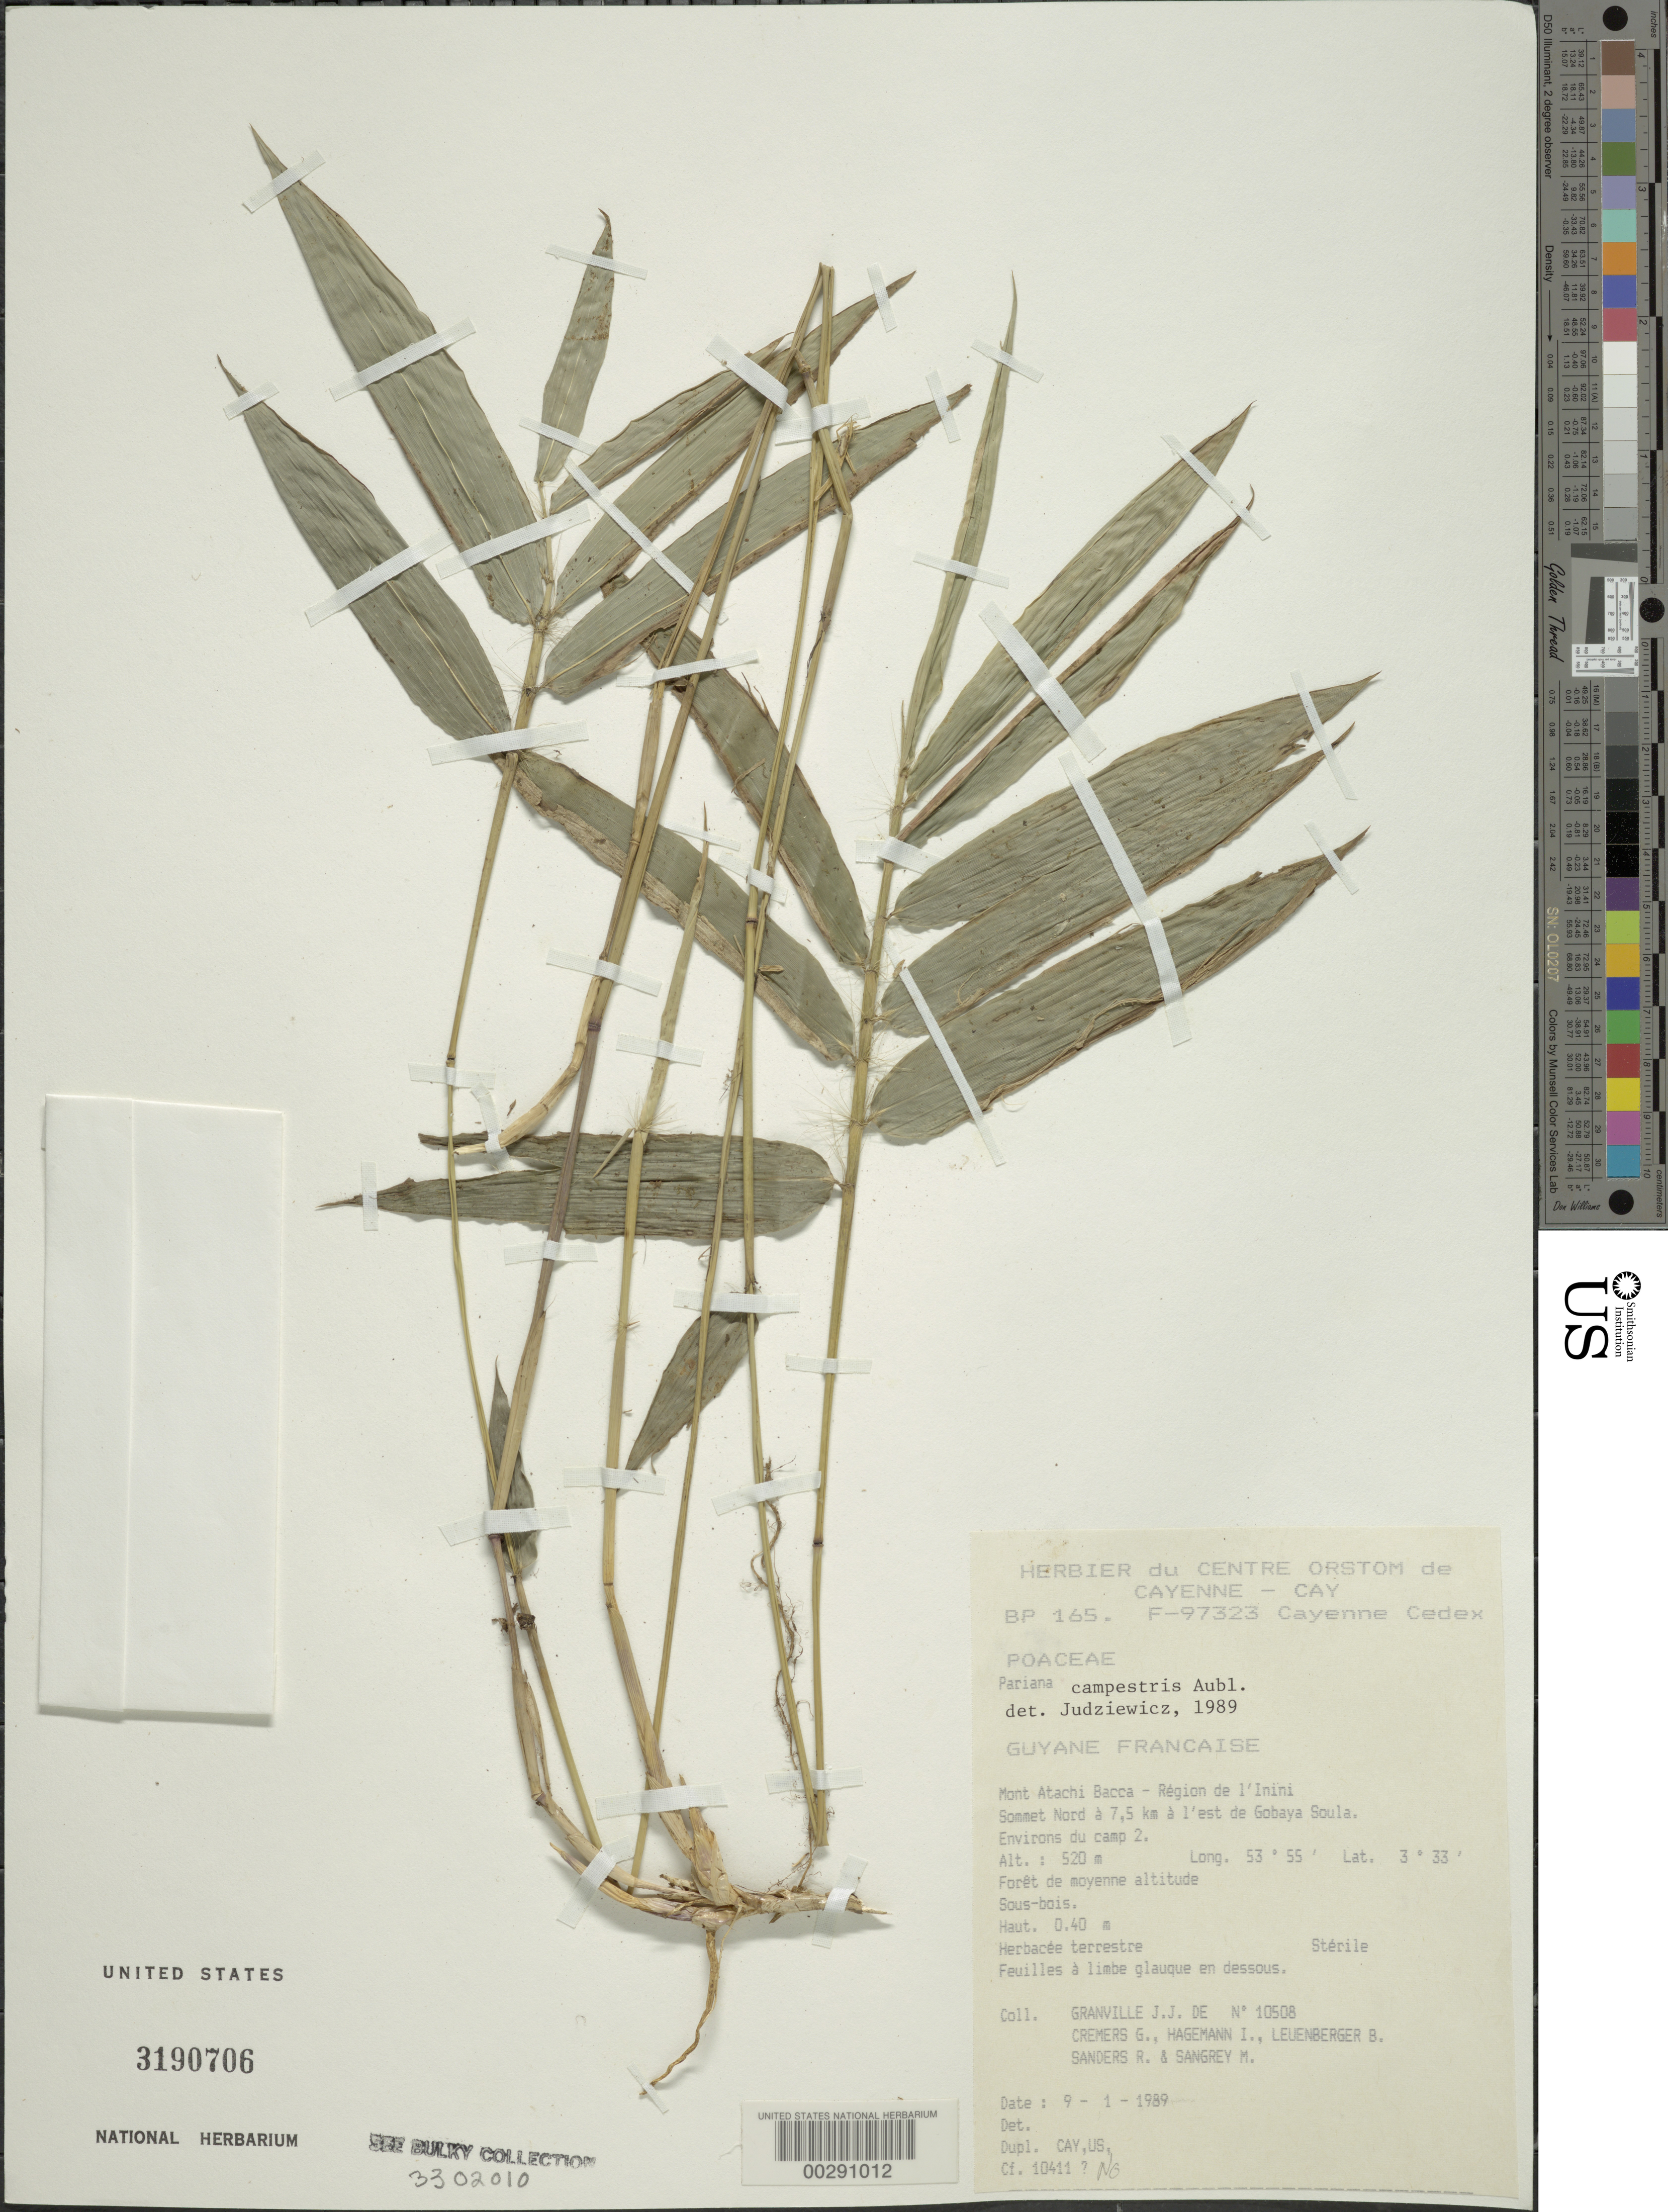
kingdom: Plantae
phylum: Tracheophyta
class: Liliopsida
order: Poales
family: Poaceae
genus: Pariana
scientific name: Pariana campestris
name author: Aubl.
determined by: Judziewicz, E. J.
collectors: J.-J. de Granville, G. Cremers, I. Hagemann, B. Leuenberger & M. S. Sangrey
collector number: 10508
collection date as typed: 09 Jan 1989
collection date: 1989-01-09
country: French Guiana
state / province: Saint-Laurent-du-Maroni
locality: Mont atachi bacca, summit n 7.5 km e of gobaya soula. [in former inini arrondissement.]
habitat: Forest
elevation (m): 520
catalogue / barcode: US 3190706